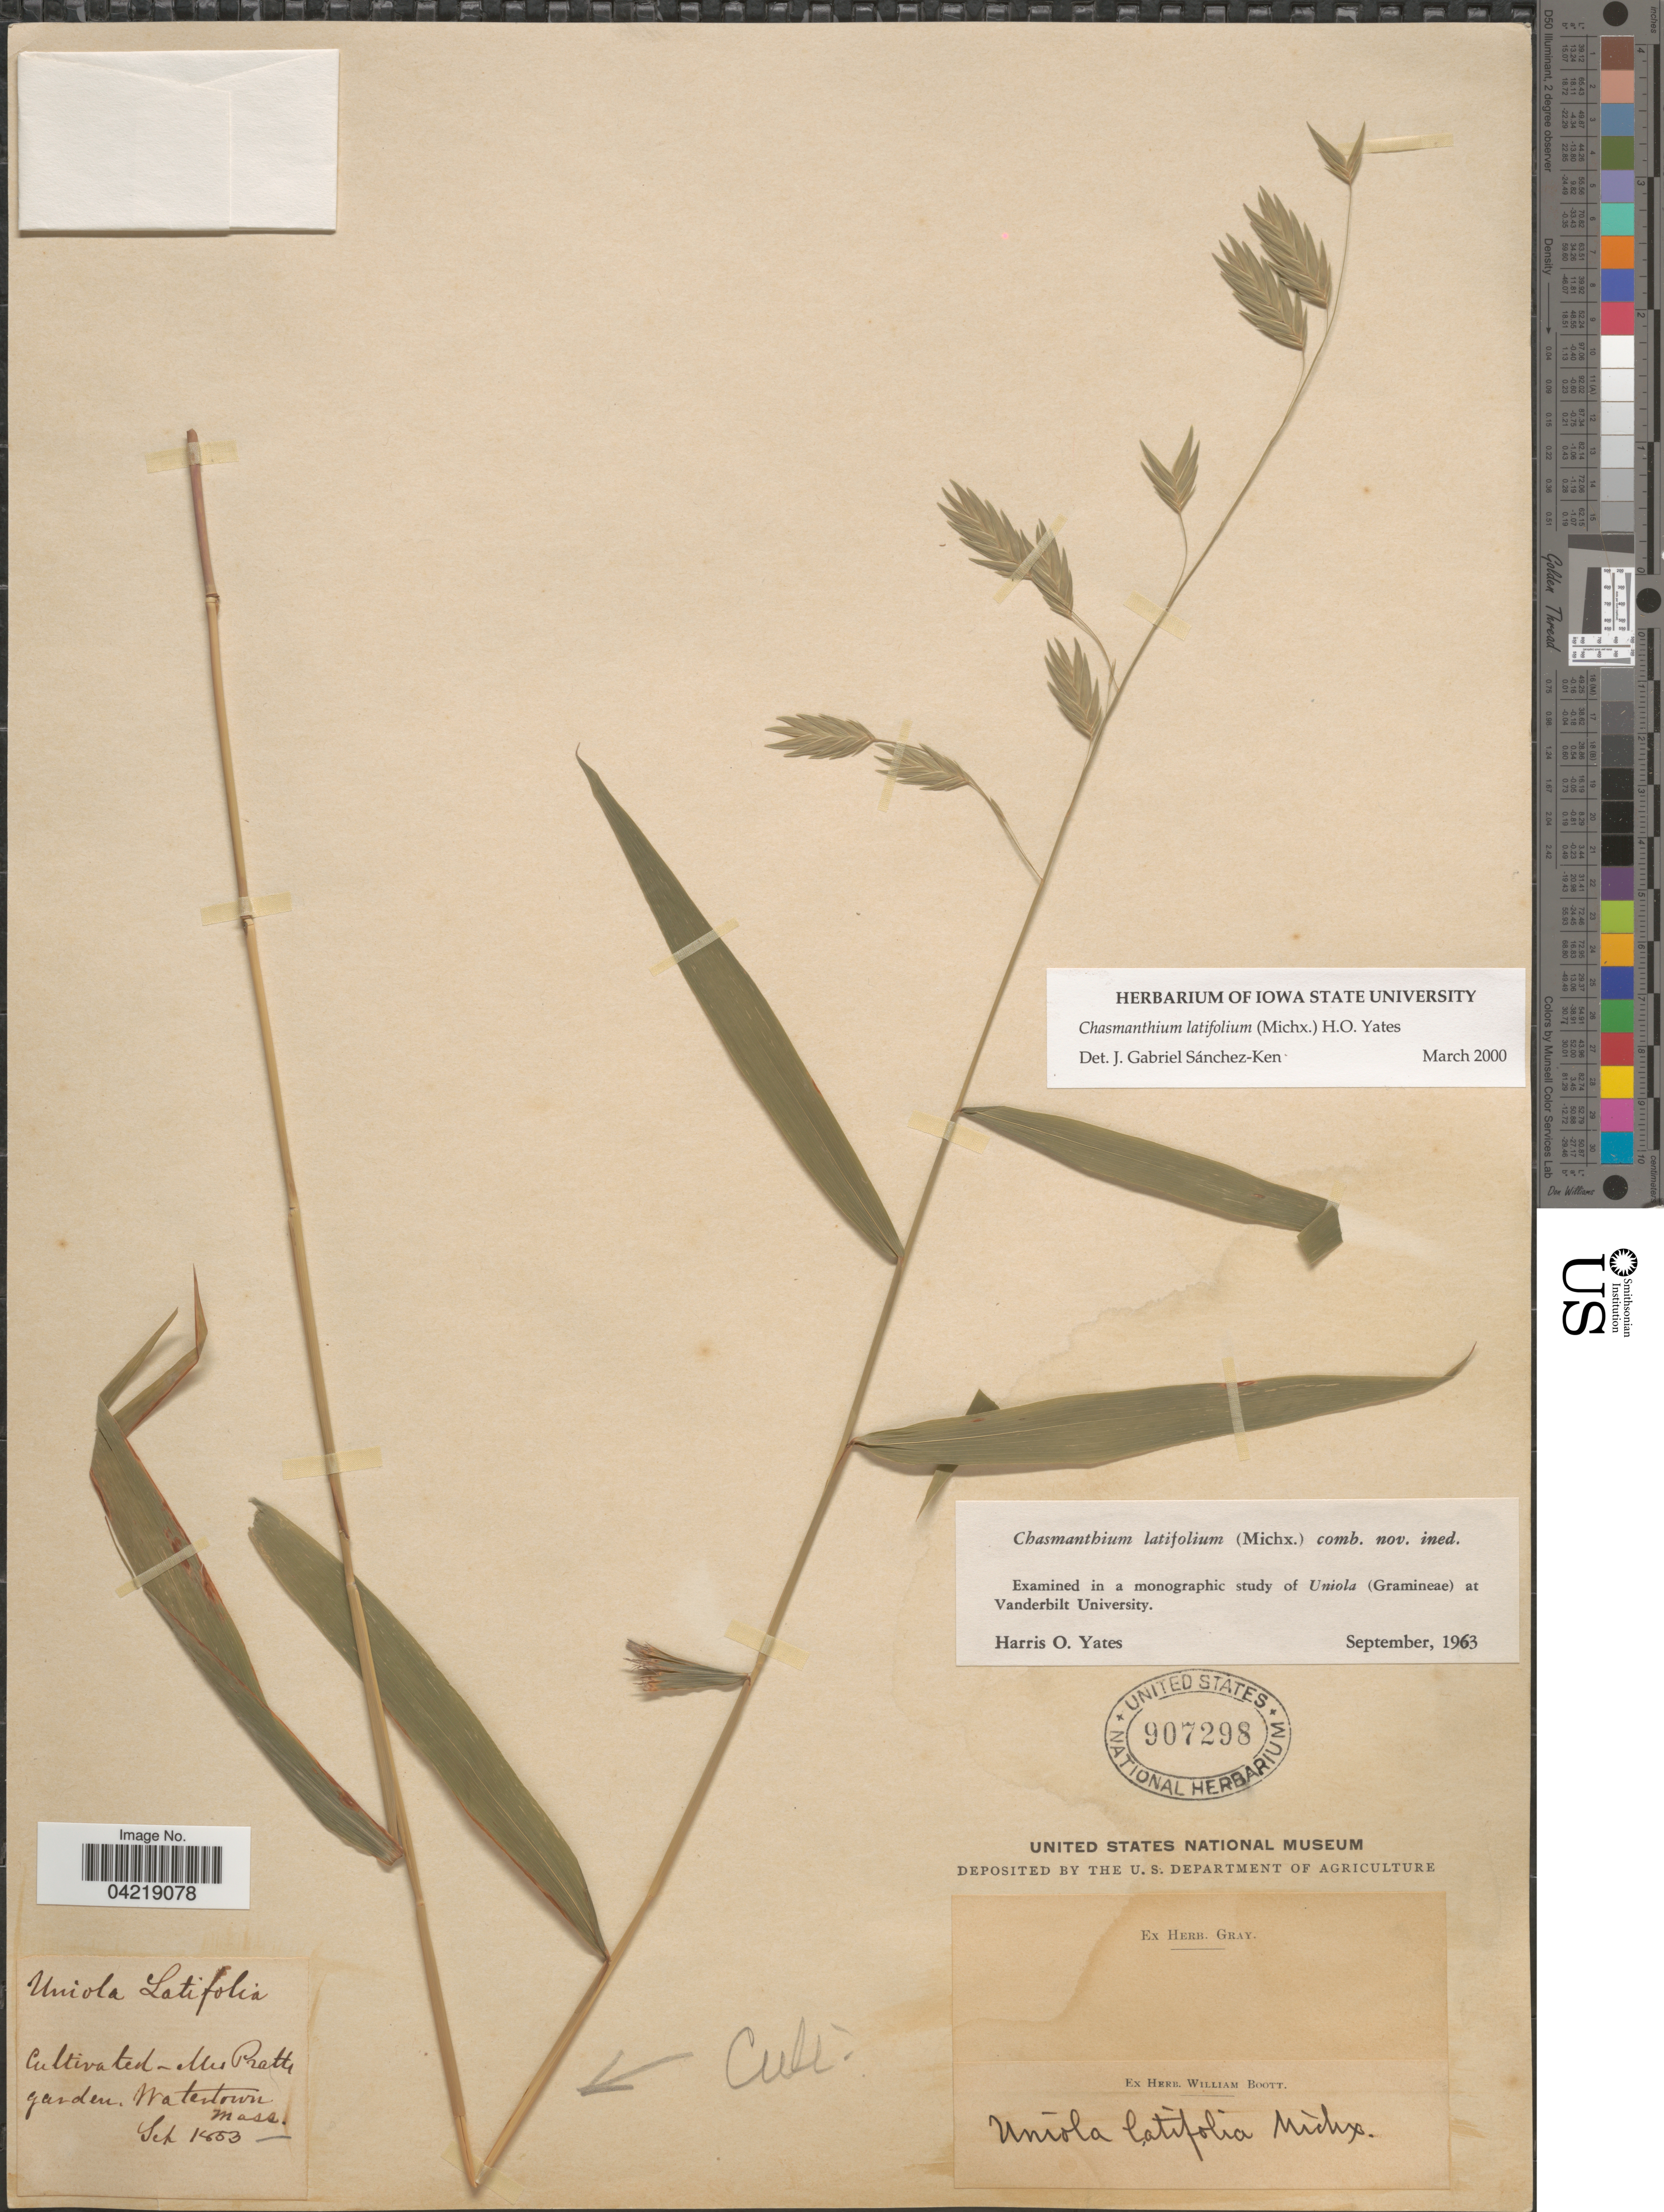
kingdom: Plantae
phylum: Tracheophyta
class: Liliopsida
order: Poales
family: Poaceae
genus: Chasmanthium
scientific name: Chasmanthium latifolium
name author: (Michx.) H.O. Yates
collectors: ex herb. Gray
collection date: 1853-09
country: United States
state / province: Massachusetts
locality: Cultivated Mrs Pratt Garden. Watertown.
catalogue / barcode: US 907298